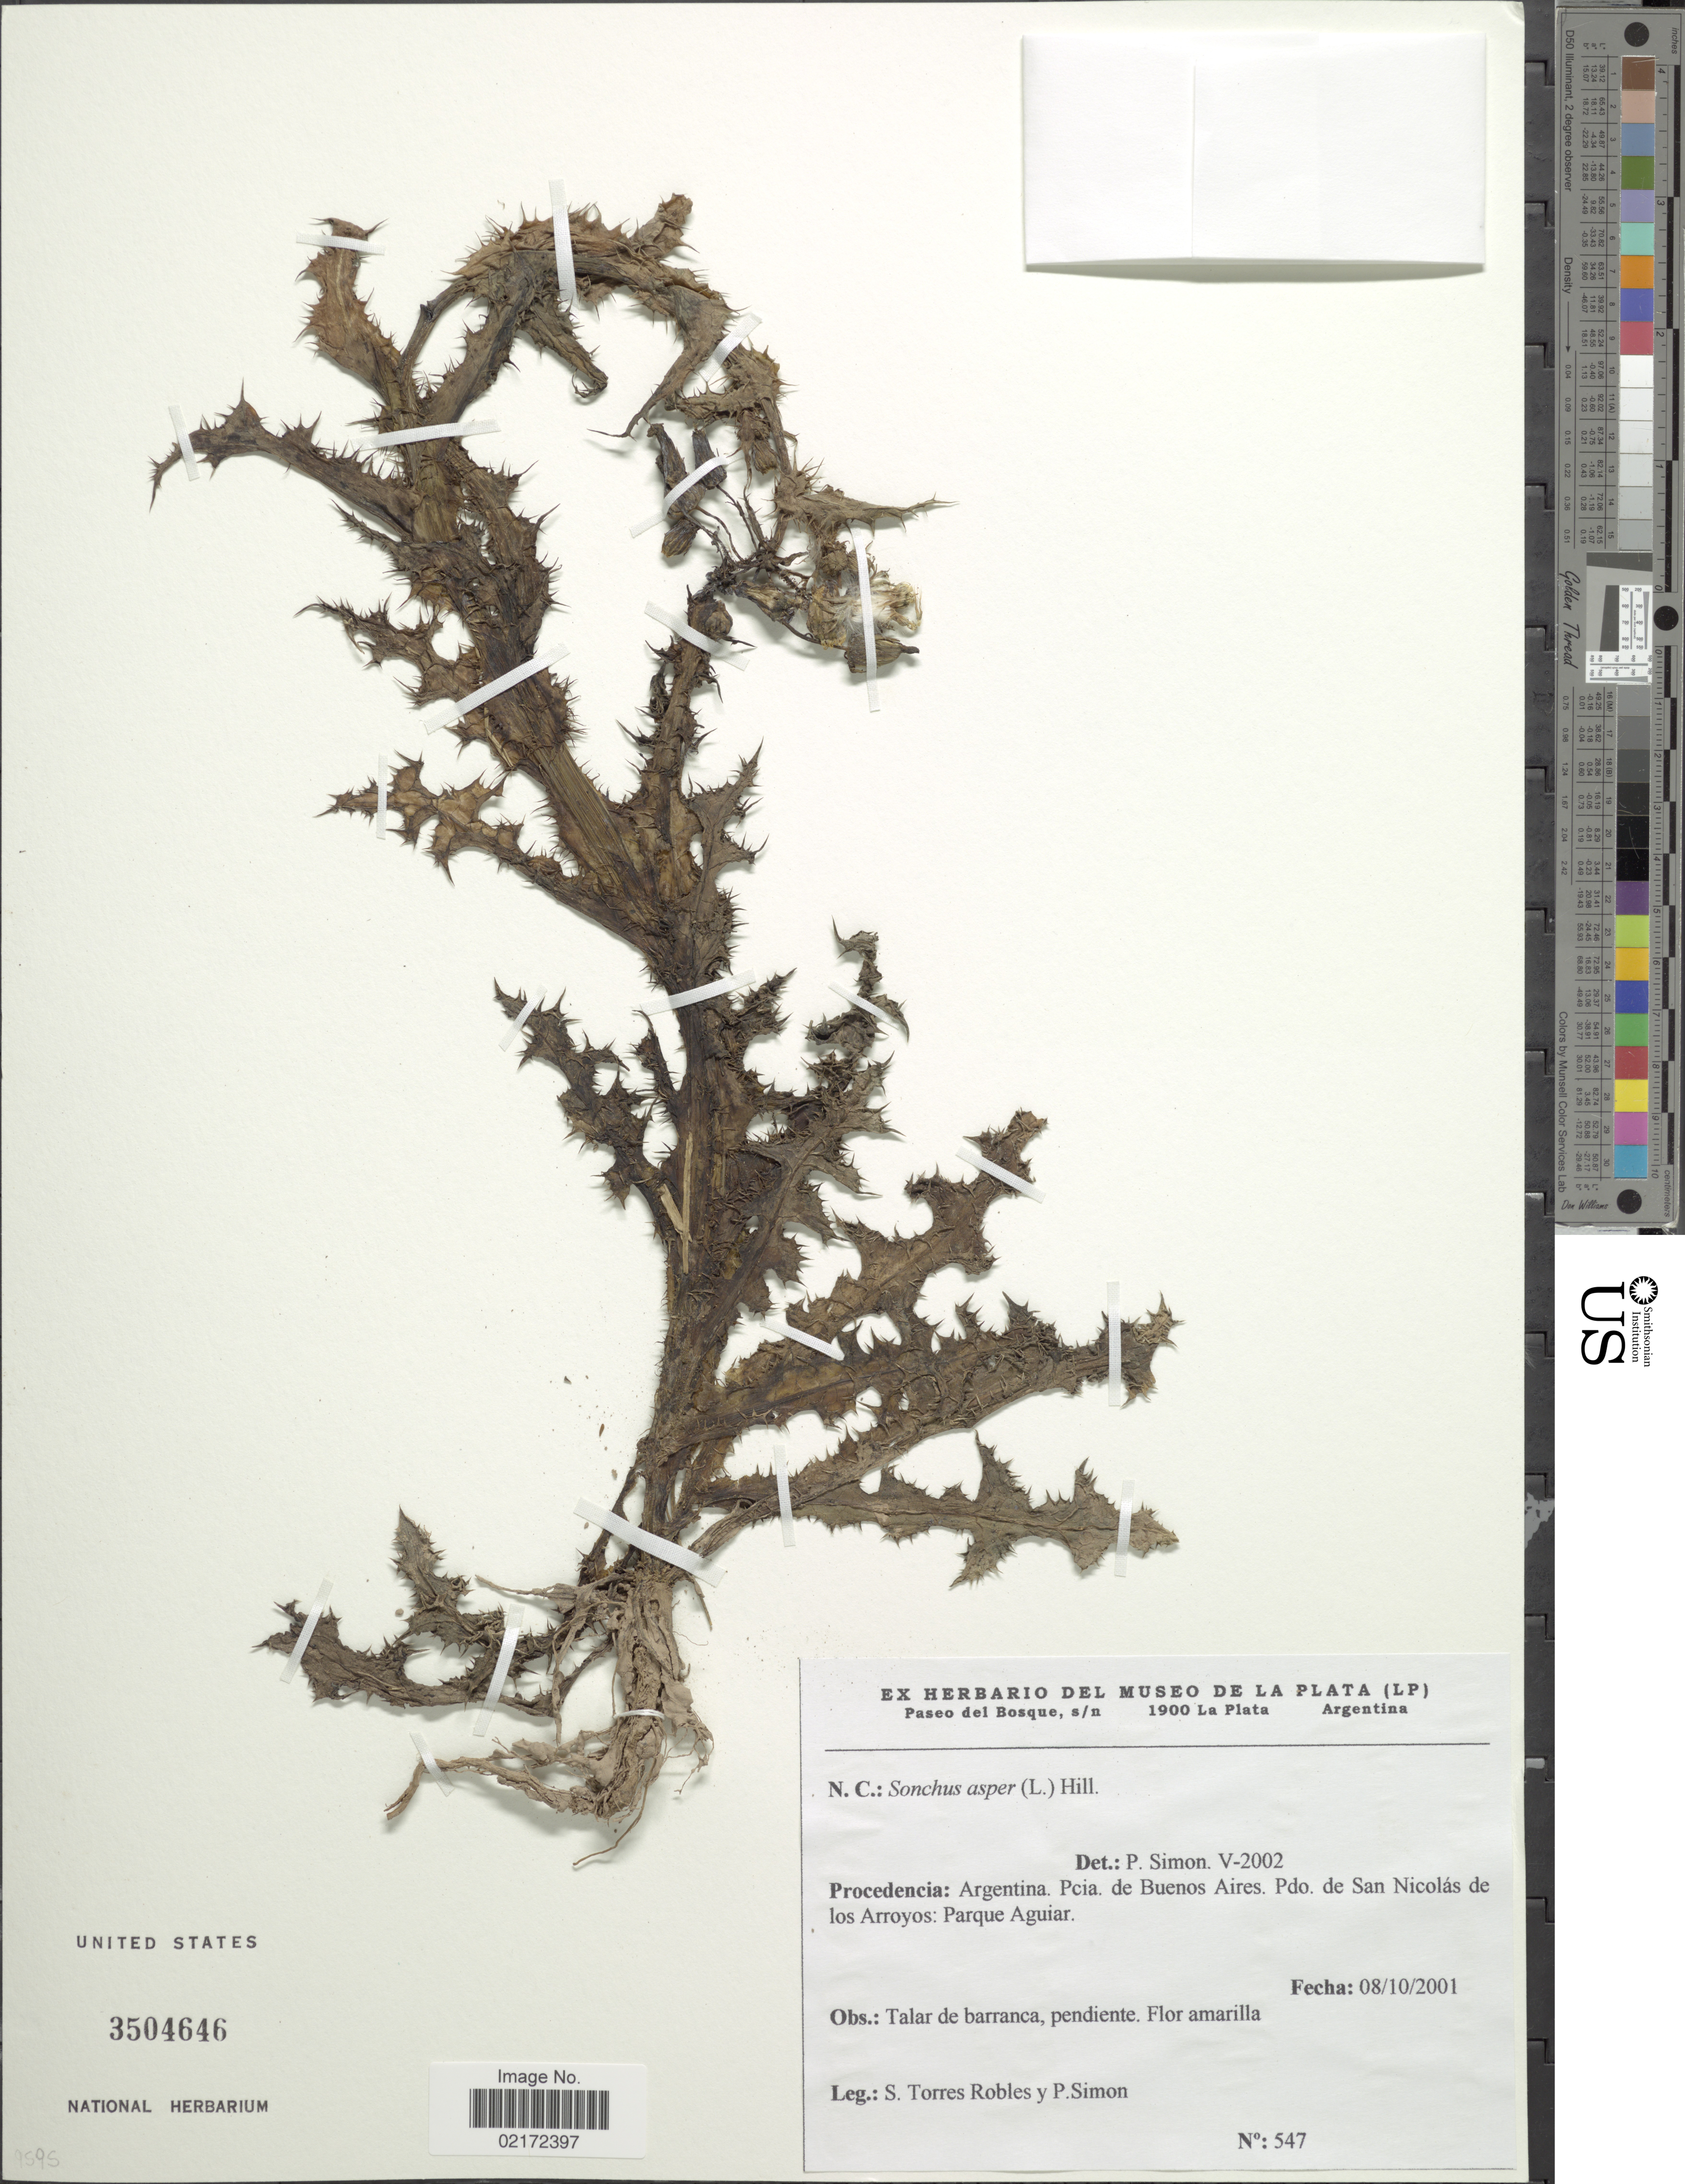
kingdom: Plantae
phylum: Tracheophyta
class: Magnoliopsida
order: Asterales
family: Asteraceae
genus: Sonchus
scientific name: Sonchus asper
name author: (L.) Hill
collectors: S. Torres Robles & P. Simon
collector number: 547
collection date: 2001-10-08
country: Argentina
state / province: Buenos Aires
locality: Argentina. Pcia. de Buenos Aires. pdo. de San Nicolás de los Attoyos: Parque Aguiar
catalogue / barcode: US 3504646